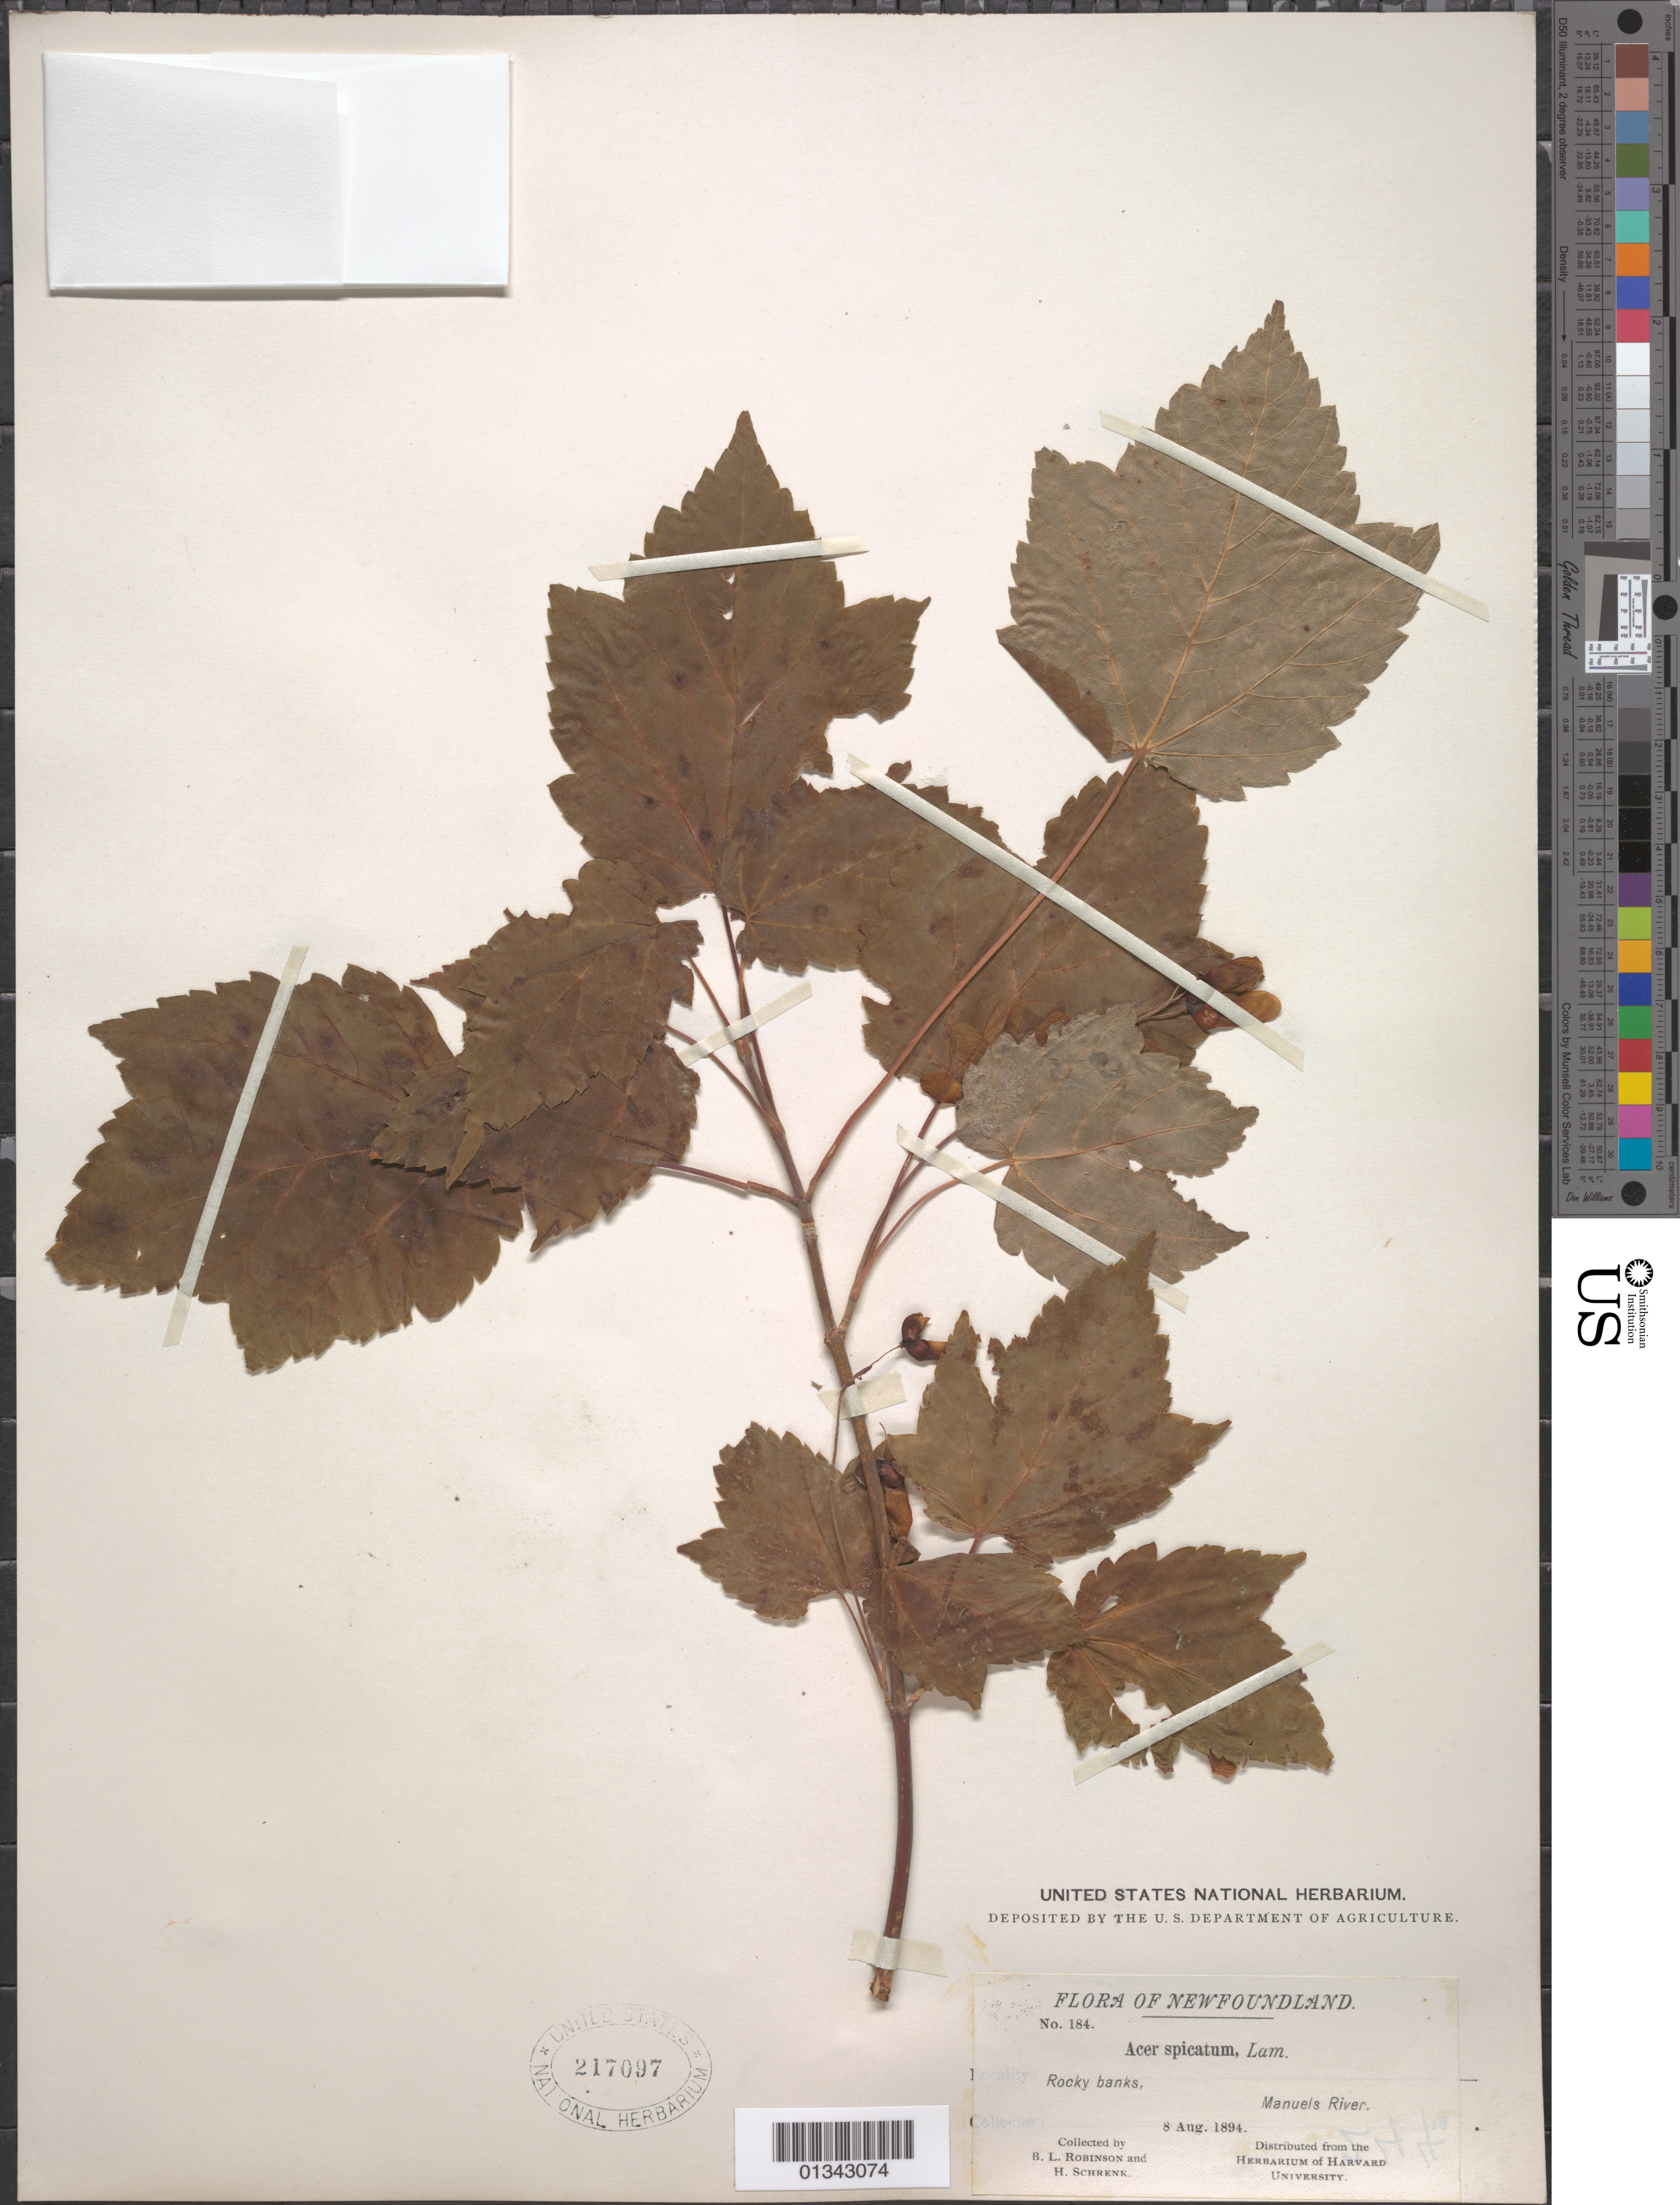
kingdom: Plantae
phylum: Tracheophyta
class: Magnoliopsida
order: Sapindales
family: Sapindaceae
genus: Acer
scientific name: Acer spicatum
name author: Lam.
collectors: B. L. Robinson & H. v. Schrenk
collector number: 184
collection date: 1894-08-08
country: Canada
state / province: Newfoundland and Labrador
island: Newfoundland Island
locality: Manuels River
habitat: Rocky banks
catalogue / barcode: US 217097